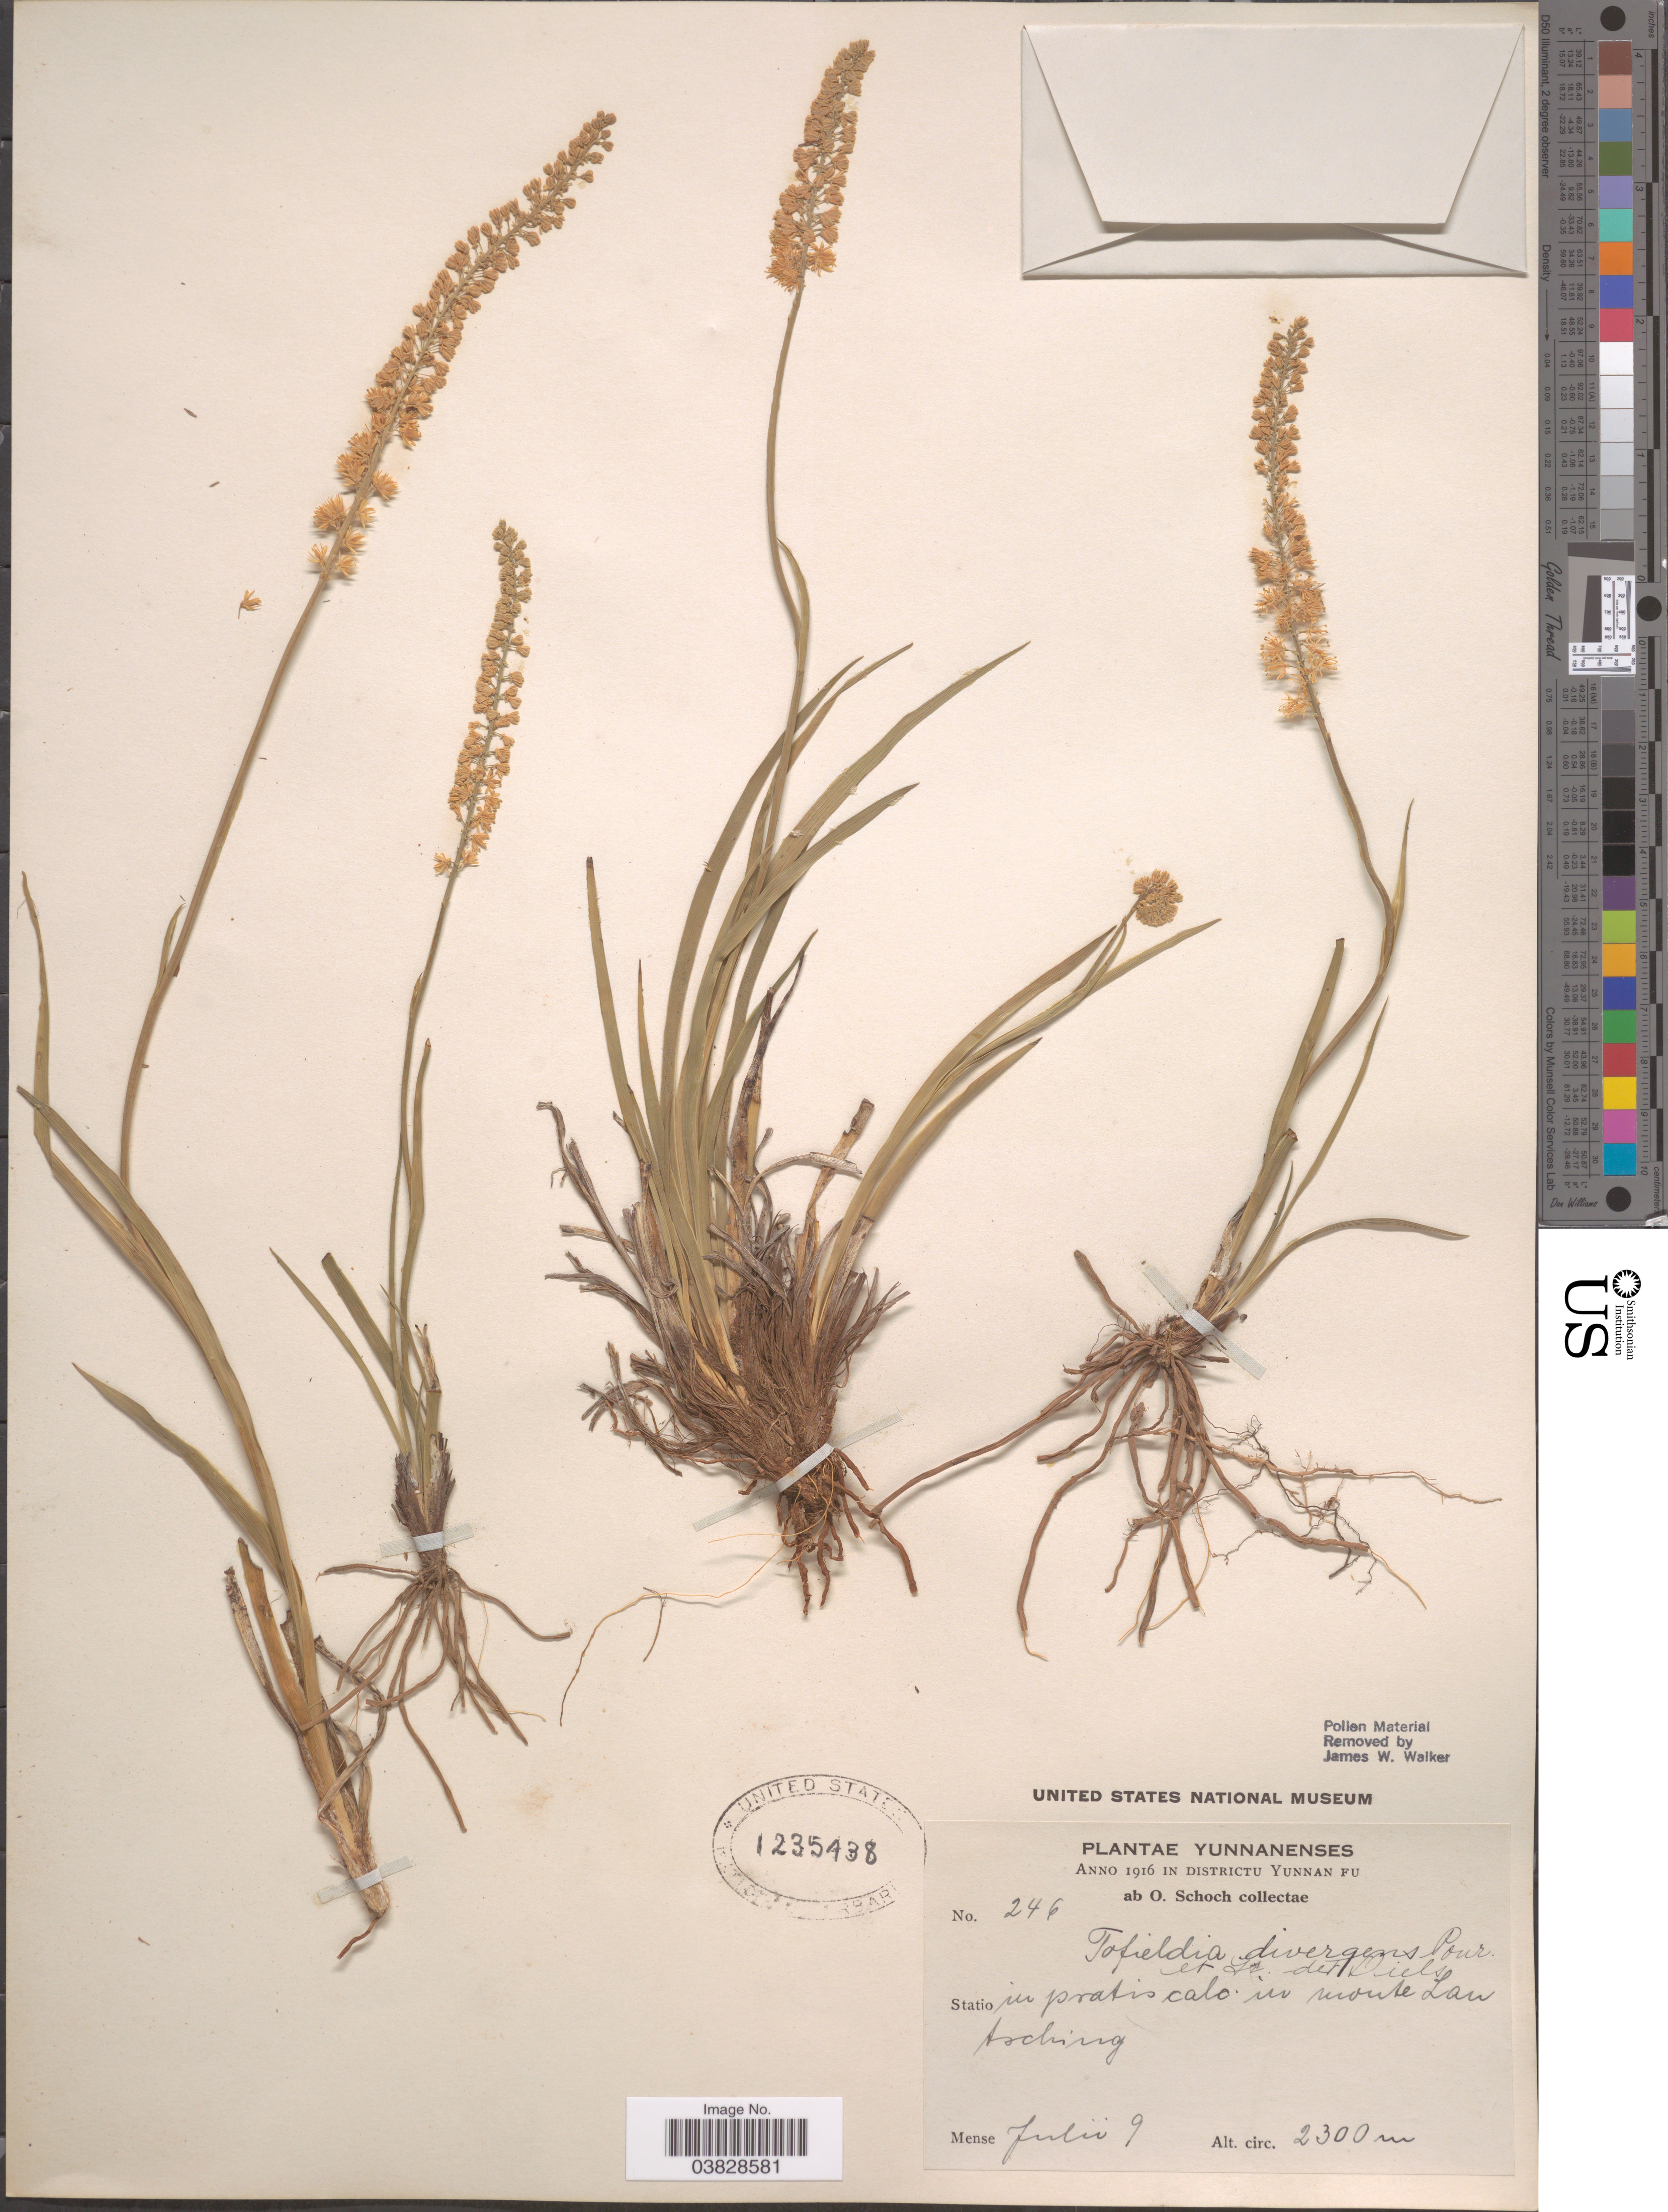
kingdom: Plantae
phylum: Tracheophyta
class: Liliopsida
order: Alismatales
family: Tofieldiaceae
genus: Tofieldia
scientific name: Tofieldia divergens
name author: Bureau & Franch.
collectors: O. Schoch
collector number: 246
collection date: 1916-07-09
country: China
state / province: Yunnan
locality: Statio in pratis calo in monte Lan Asching [interpreted].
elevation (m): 2300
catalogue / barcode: US 1235438